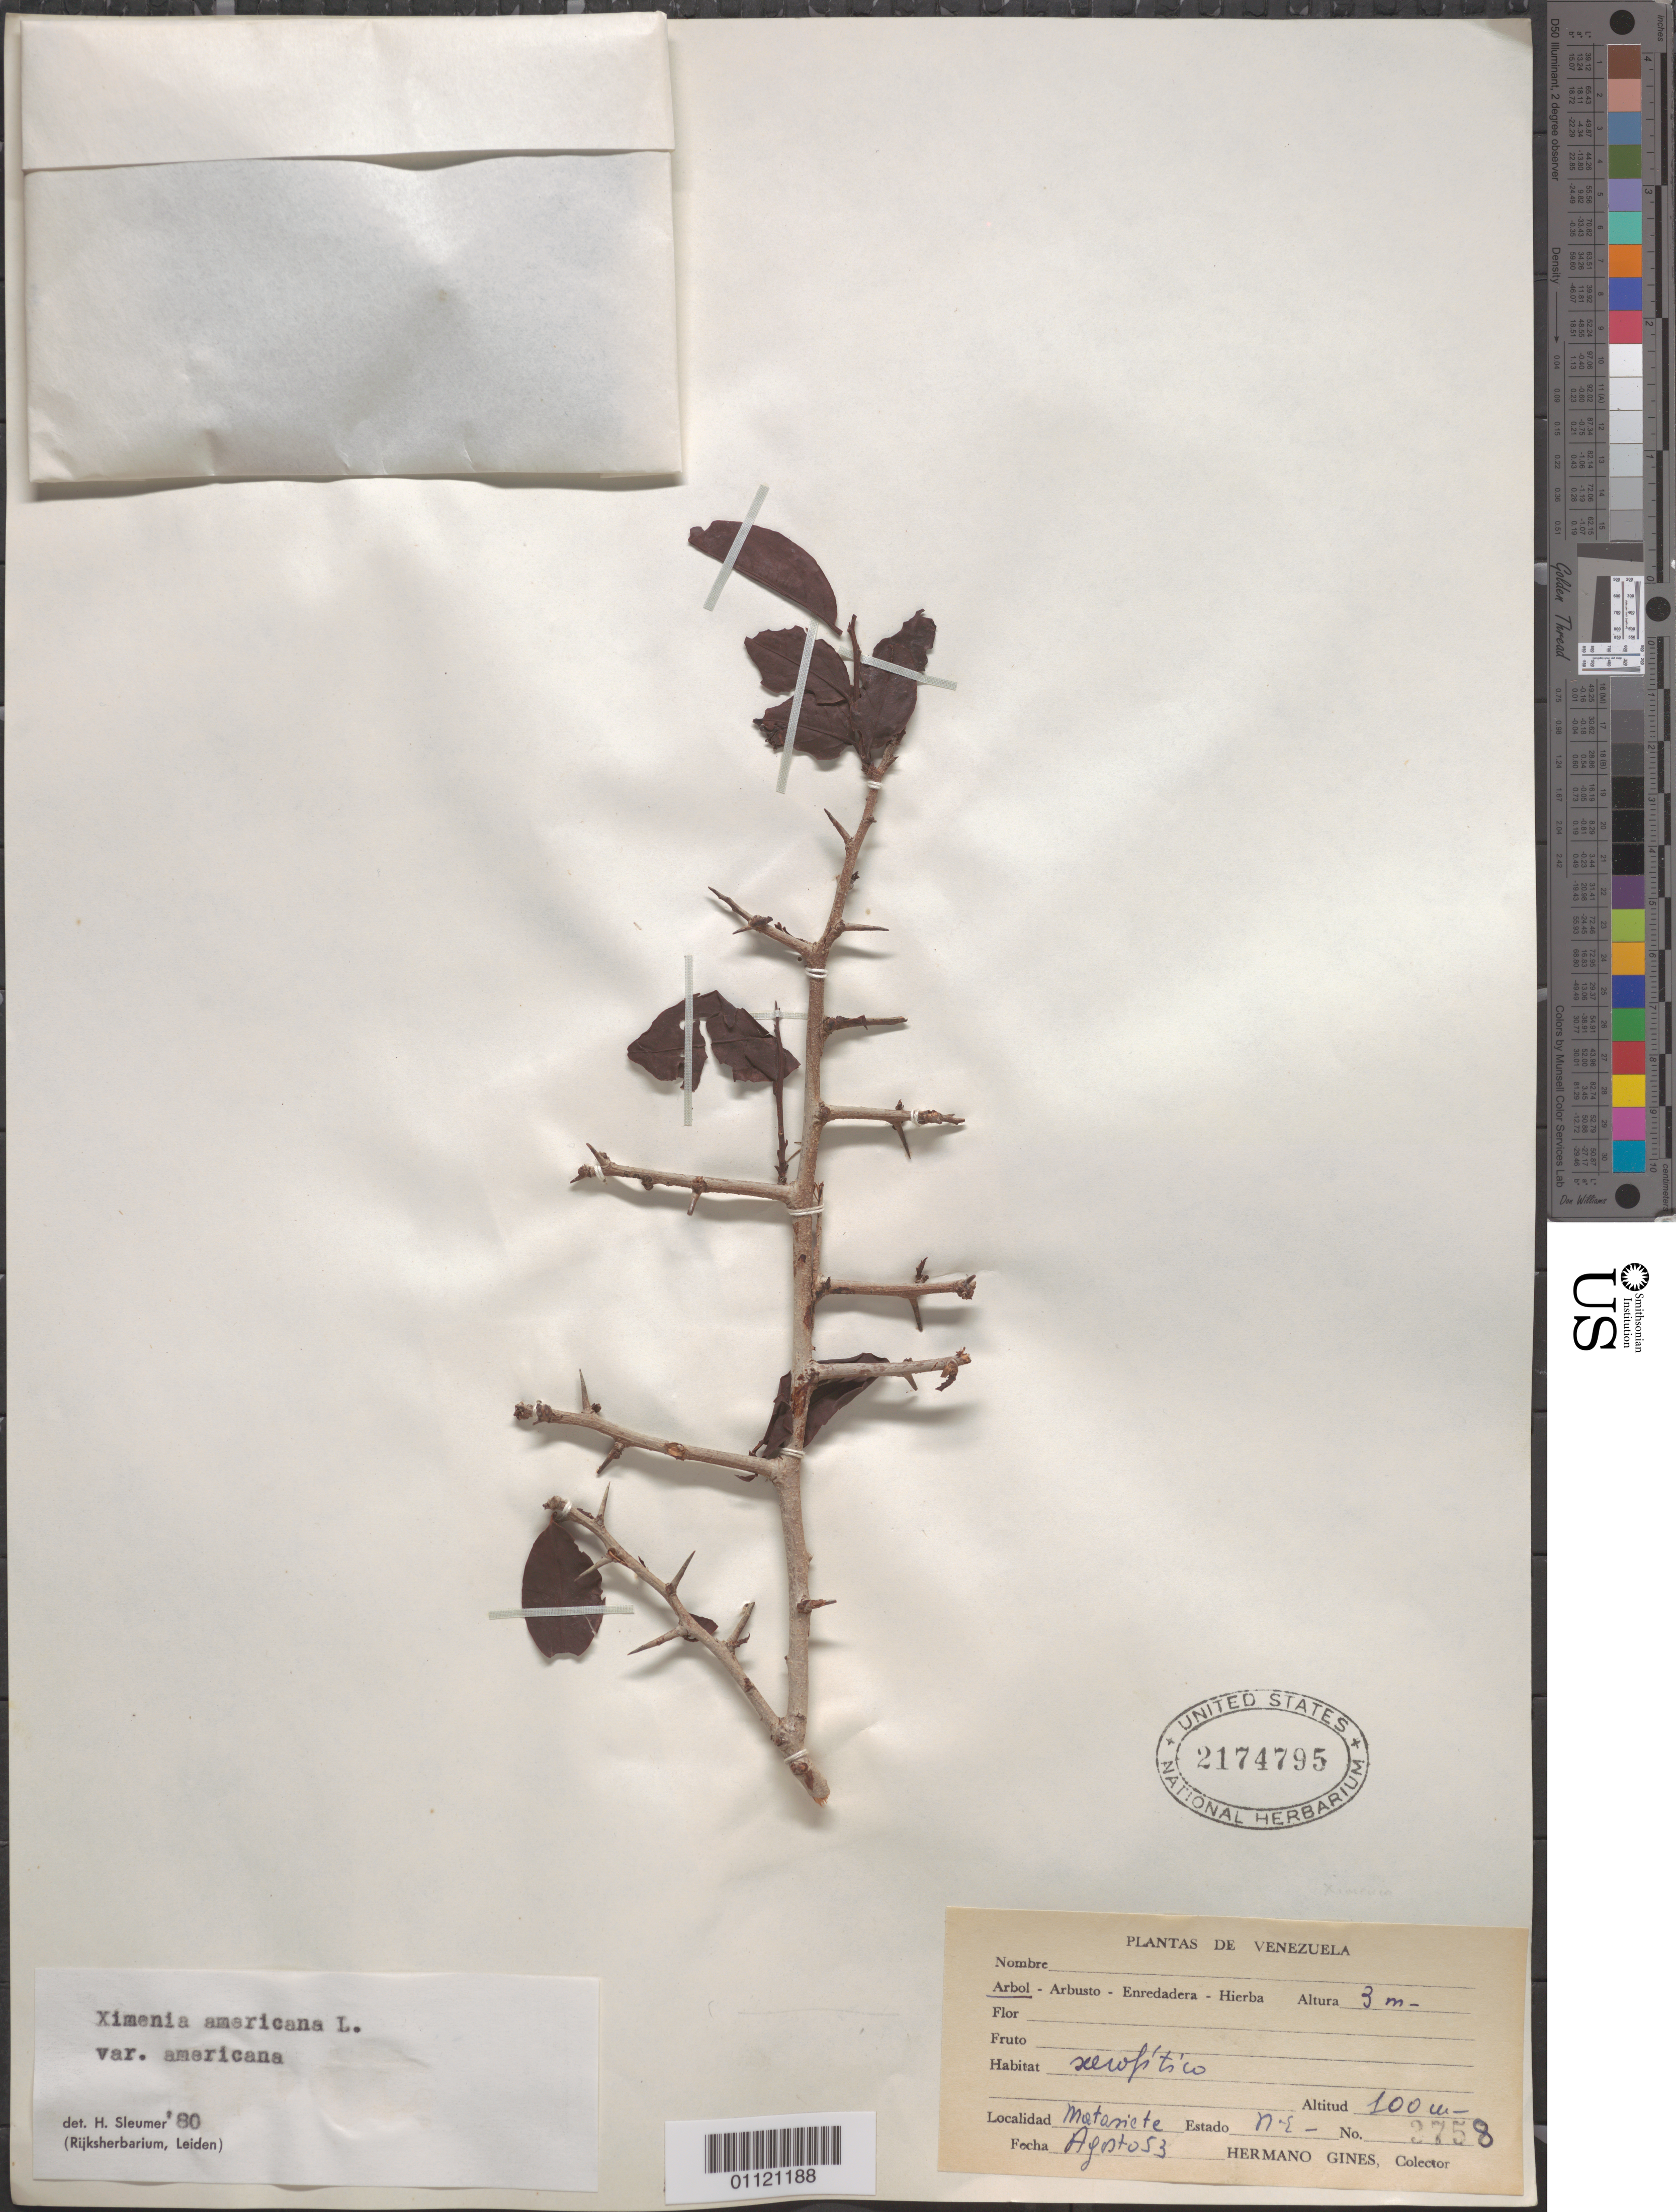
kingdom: Plantae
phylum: Tracheophyta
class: Magnoliopsida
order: Santalales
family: Ximeniaceae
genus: Ximenia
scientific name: Ximenia americana var. americana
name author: L.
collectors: Bro. Gines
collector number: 3758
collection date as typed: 01 Aug 1953 to 31 Aug 1953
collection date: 1953-08-01/1953-08-31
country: Venezuela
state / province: Nueva Esparta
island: Margarita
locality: Matasiete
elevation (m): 100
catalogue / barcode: US 2174795